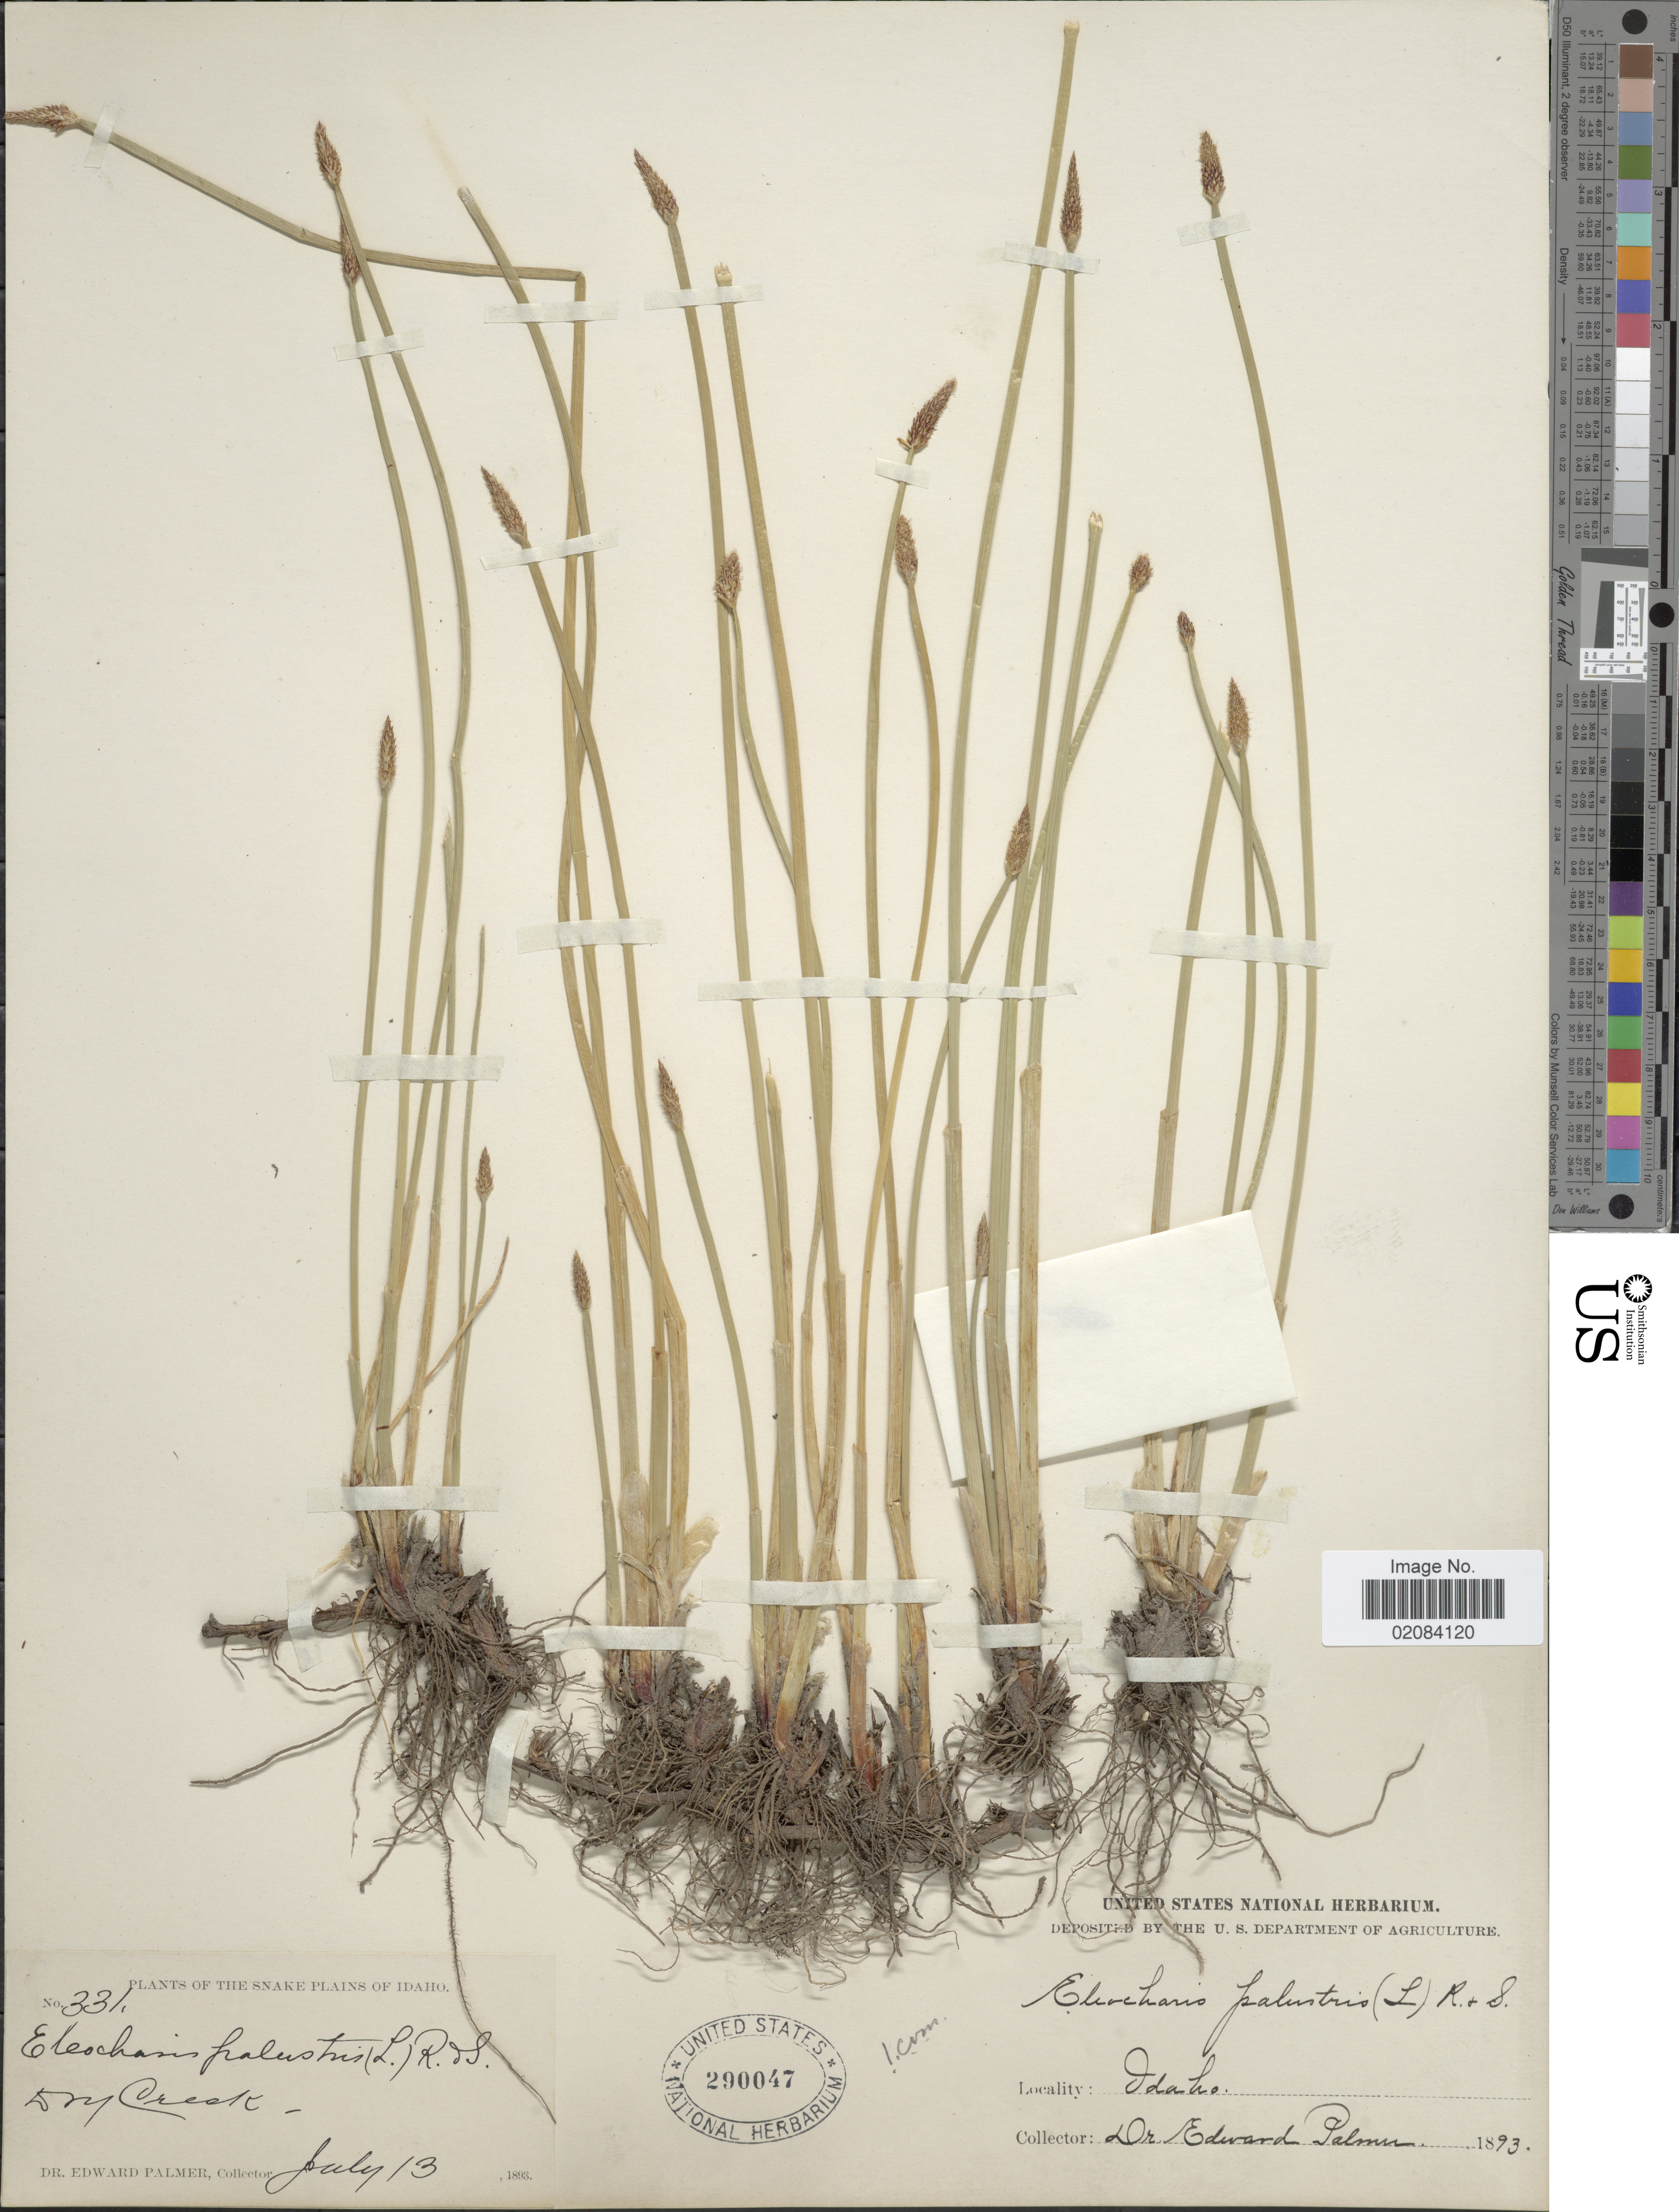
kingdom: Plantae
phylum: Tracheophyta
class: Liliopsida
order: Poales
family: Cyperaceae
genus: Eleocharis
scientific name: Eleocharis palustris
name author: (L.) Roem. & Schult.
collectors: E. Palmer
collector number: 331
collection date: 1893-07-13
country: United States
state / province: Idaho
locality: Dry Creek, Snake Plains.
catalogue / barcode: US 290047